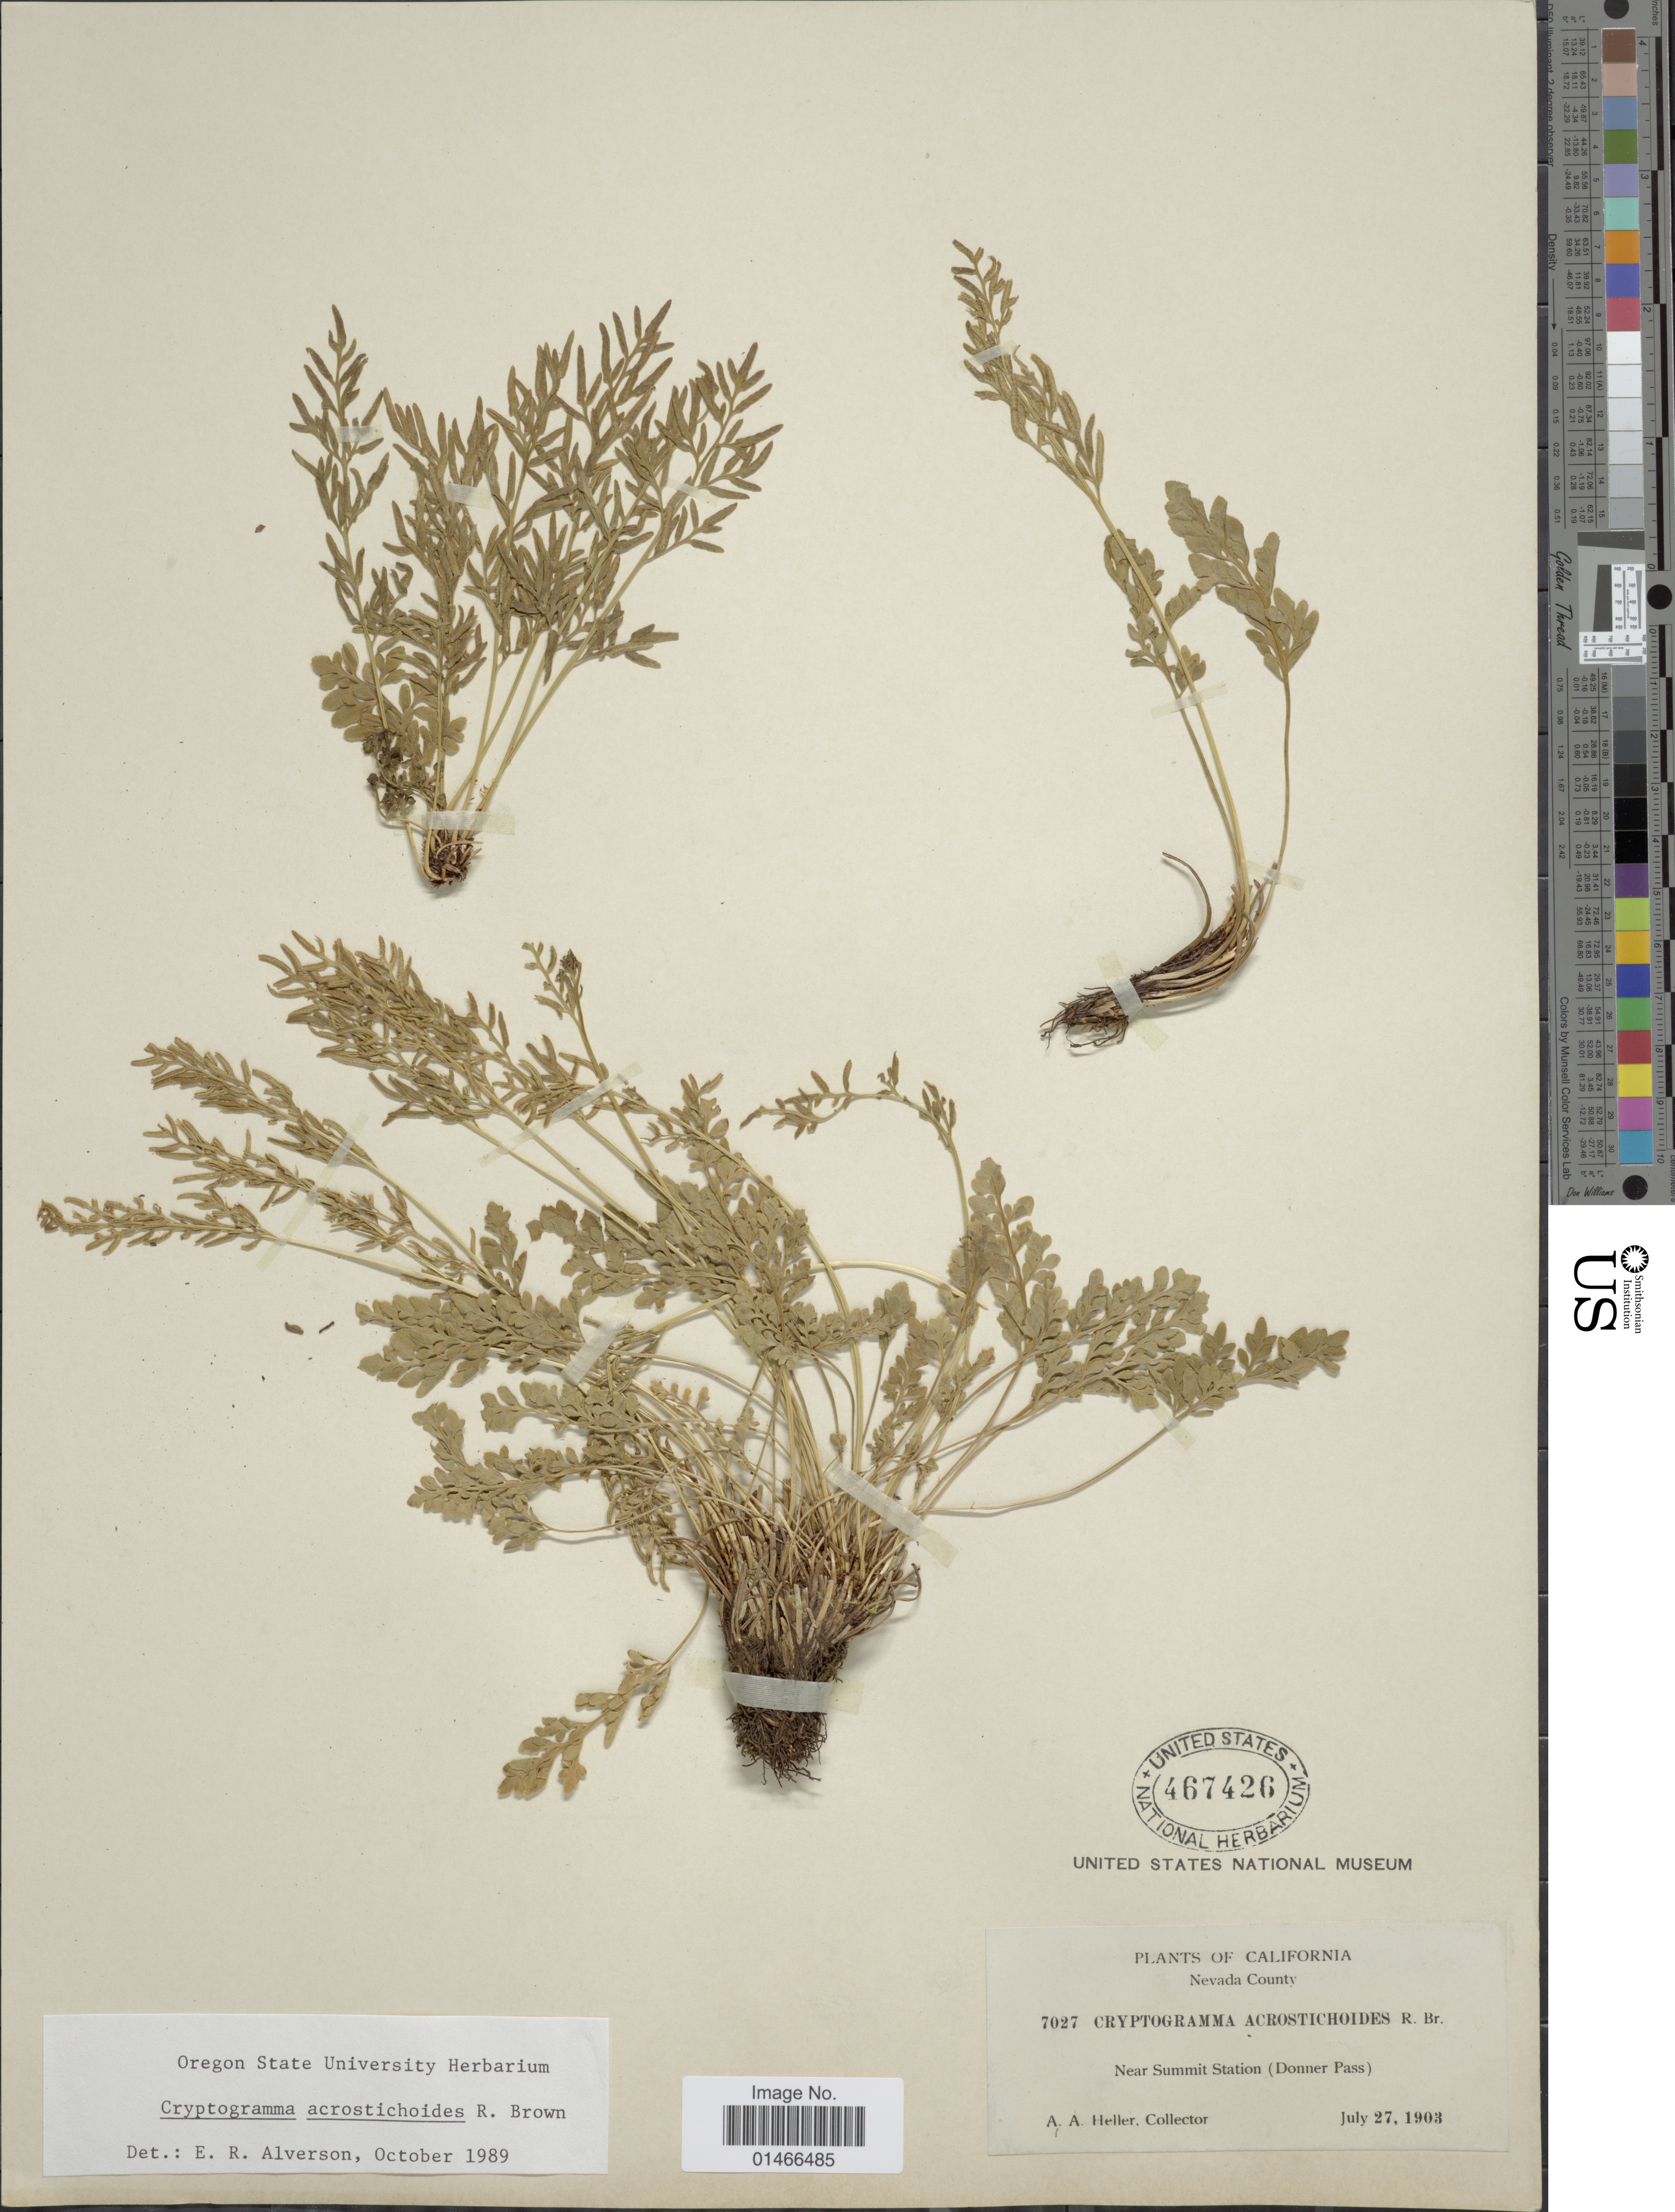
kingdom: Plantae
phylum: Tracheophyta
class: Polypodiopsida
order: Polypodiales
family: Pteridaceae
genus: Cryptogramma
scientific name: Cryptogramma acrostichoides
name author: R. Br.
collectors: A. A. Heller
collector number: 7027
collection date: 1903-07-27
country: United States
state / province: California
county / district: Nevada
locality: Nevada County. Near Summit Station (Donner Pass).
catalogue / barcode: US 467426